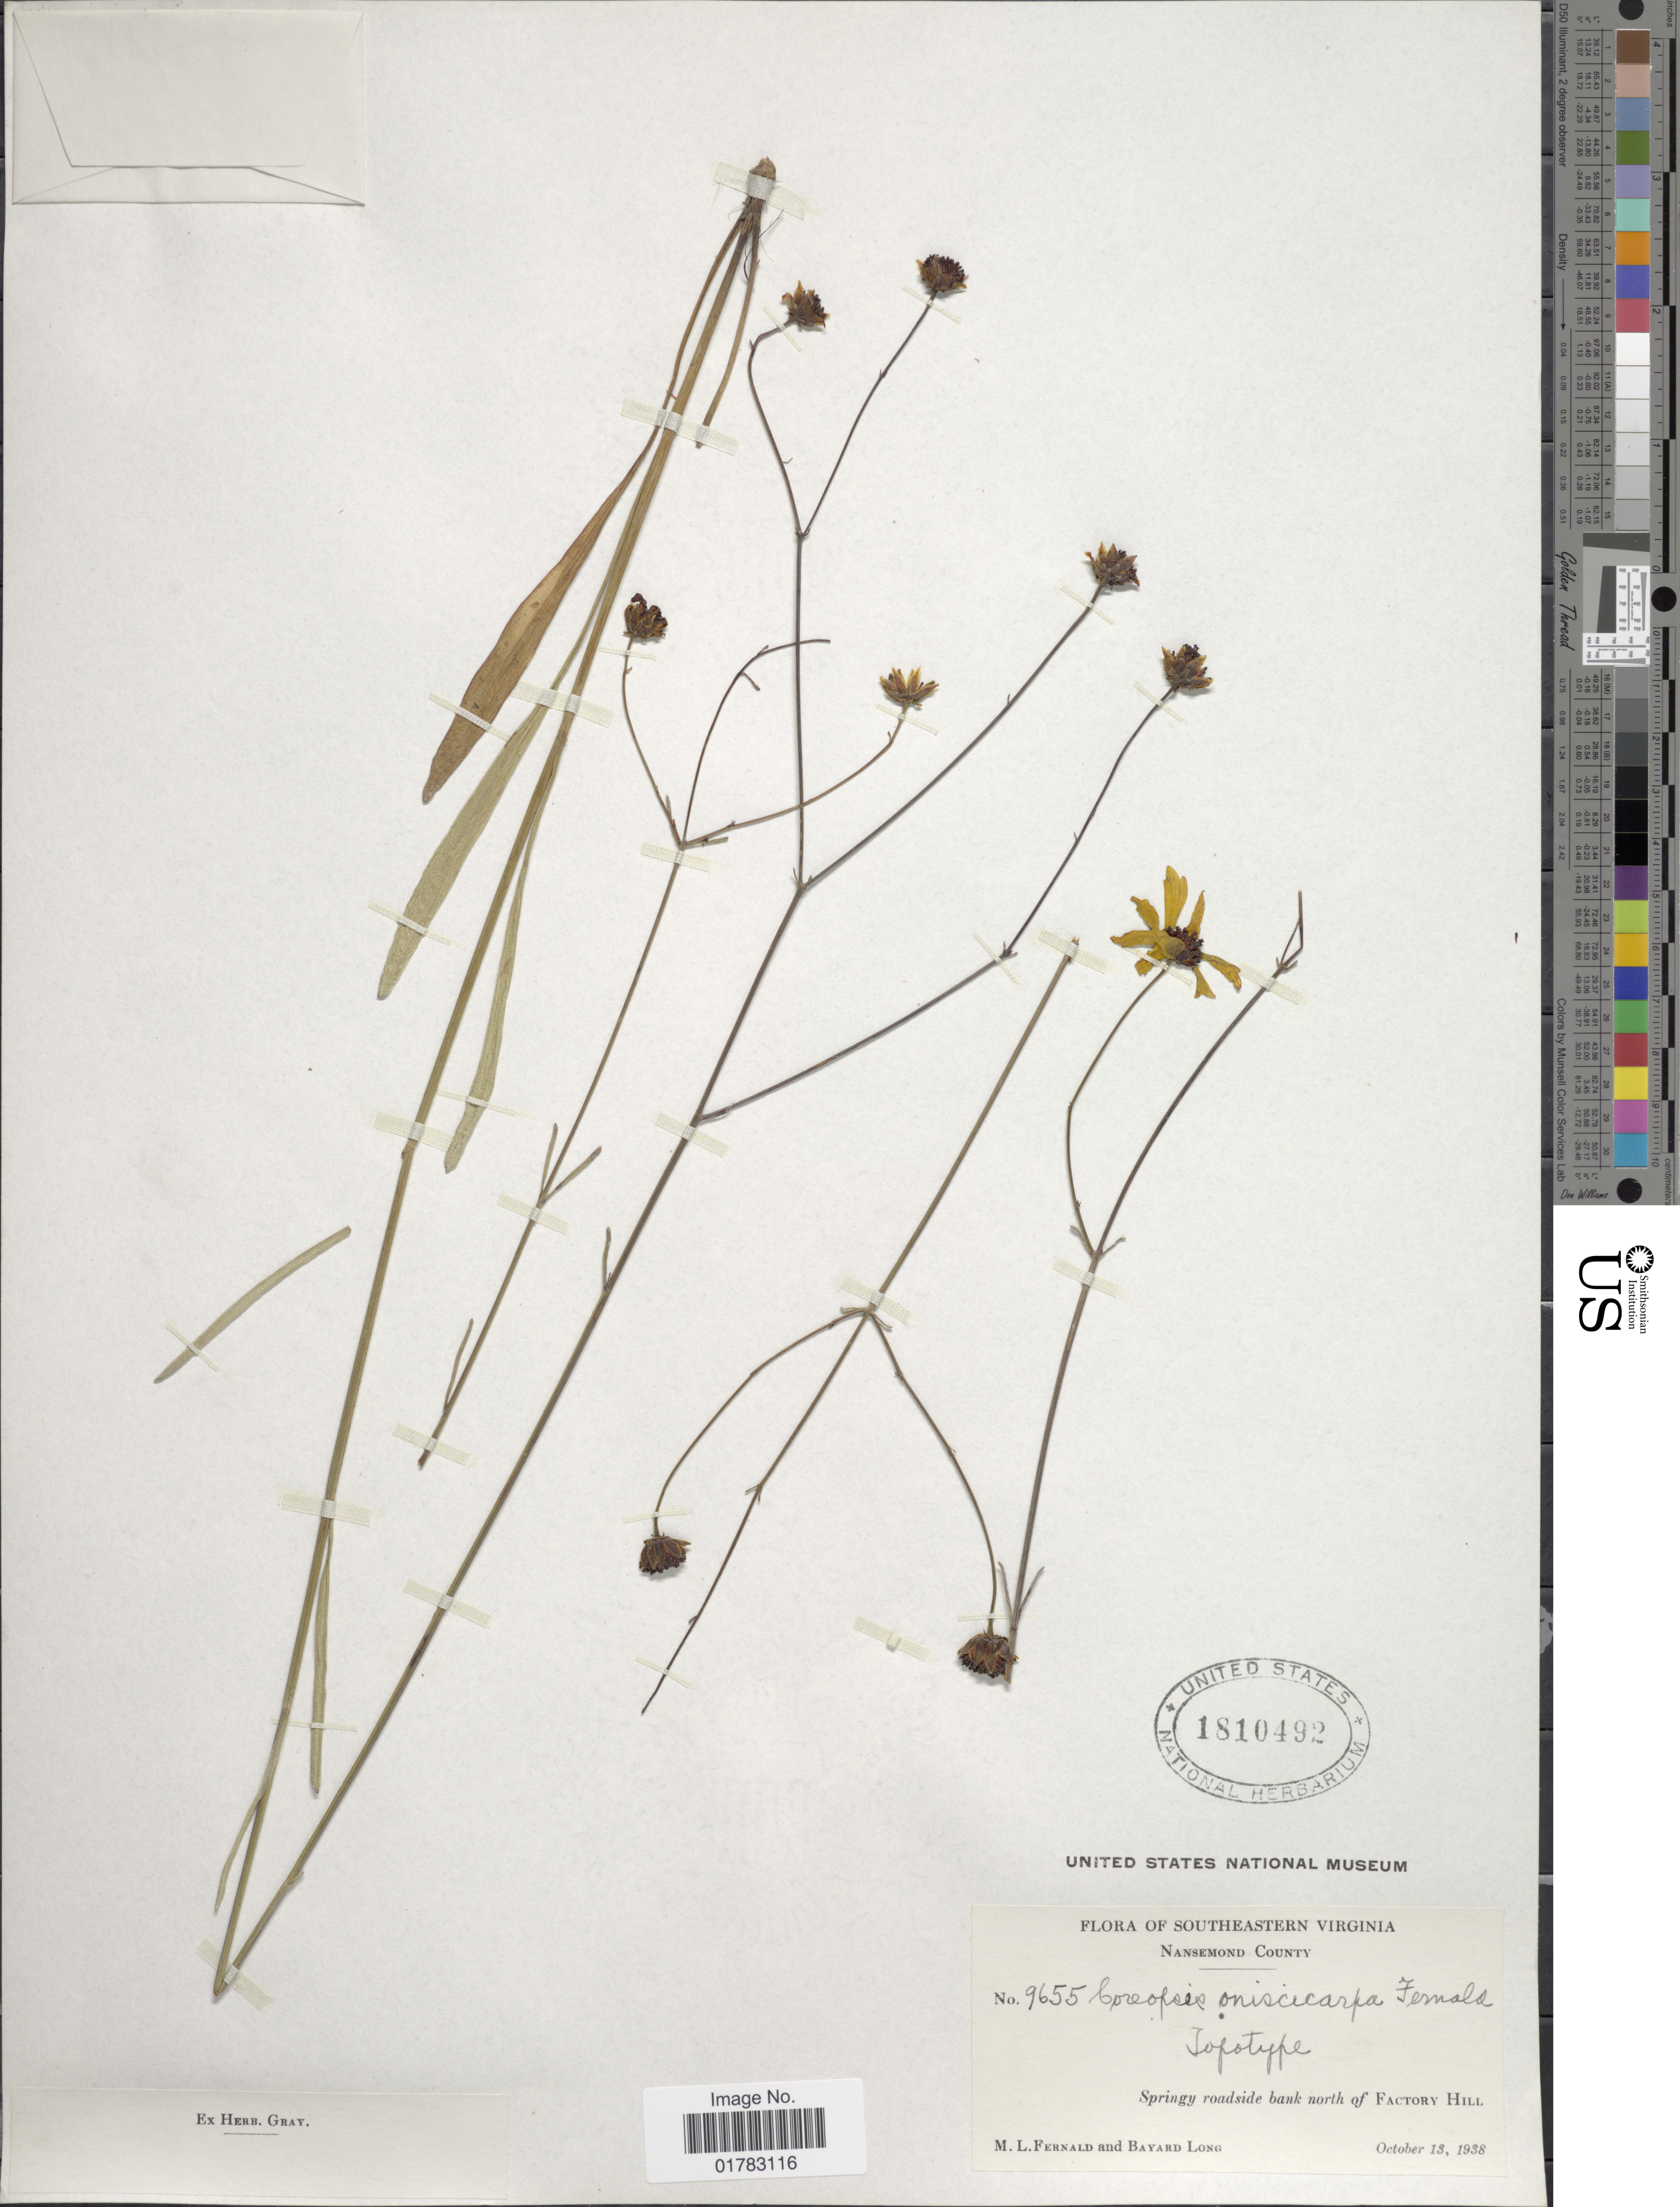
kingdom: Plantae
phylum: Tracheophyta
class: Magnoliopsida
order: Asterales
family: Asteraceae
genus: Coreopsis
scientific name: Coreopsis oniscicarpa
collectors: M. L. Fernald & B. Long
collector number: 9655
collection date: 1938-10-13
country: United States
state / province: Virginia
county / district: City of Suffolk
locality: Southeastern Virginia, Nansemond County, springy roadside bank north of Factory Hill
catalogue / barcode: US 1810492